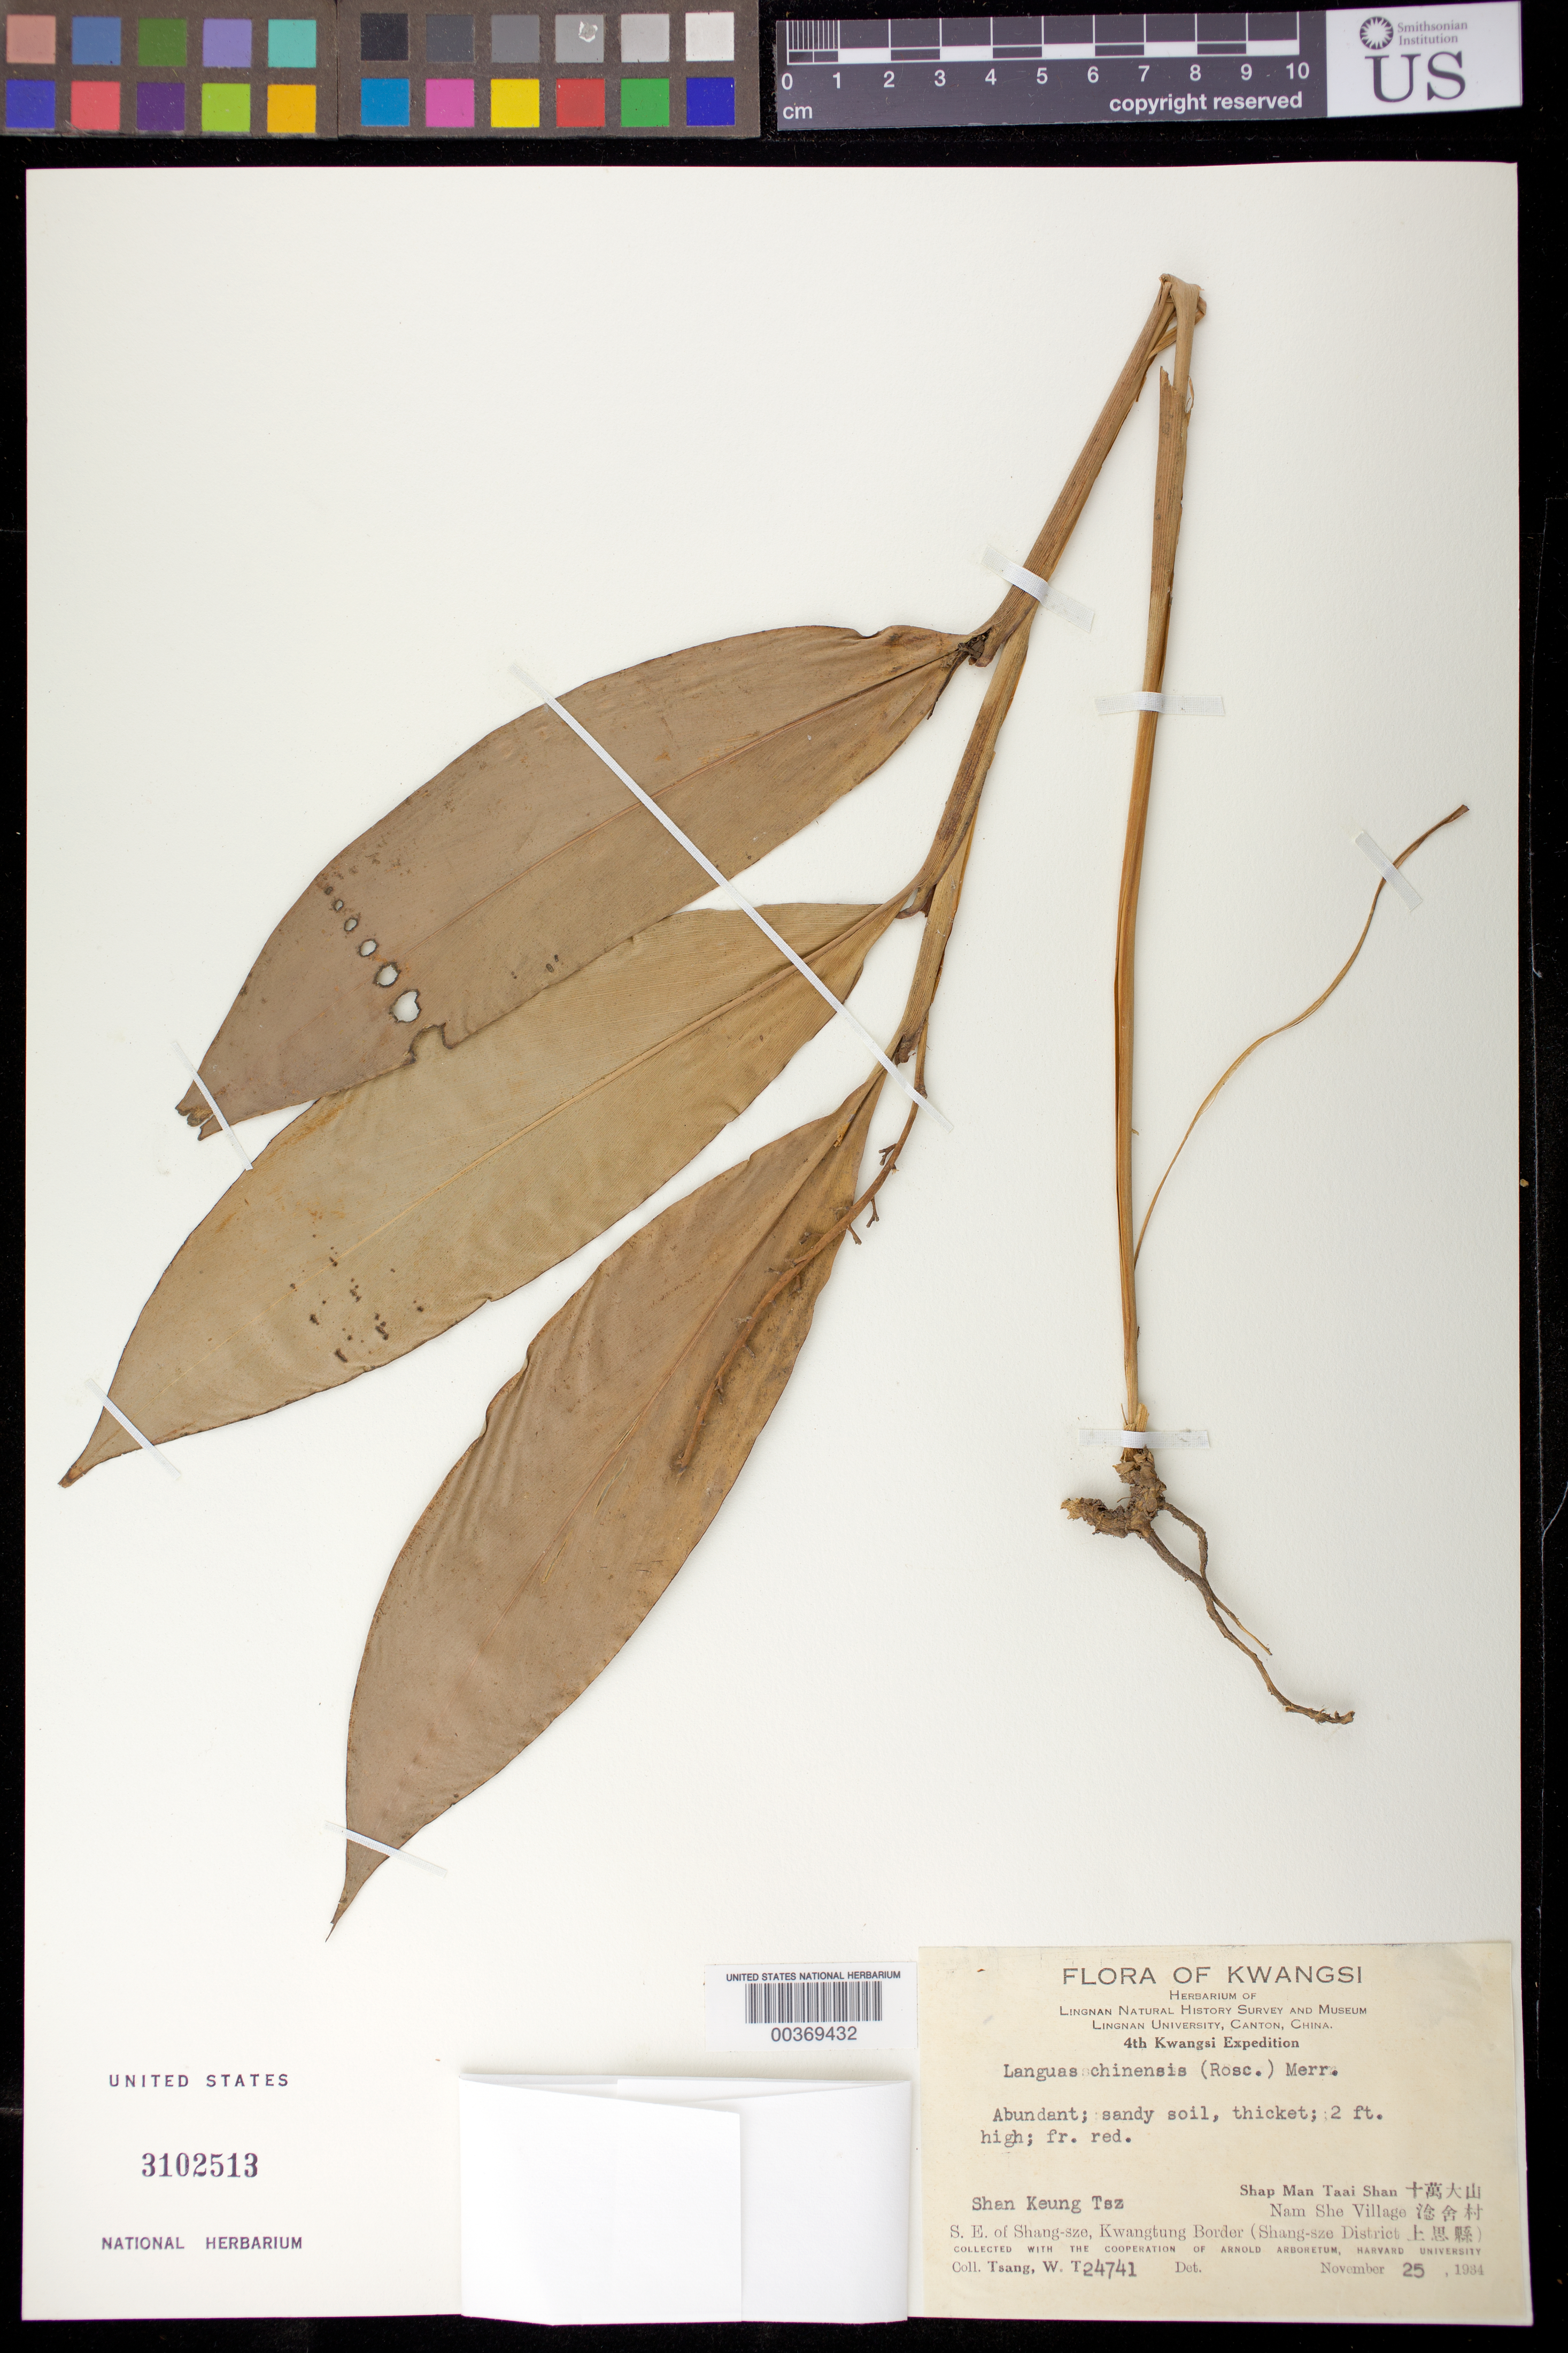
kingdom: Plantae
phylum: Tracheophyta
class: Liliopsida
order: Zingiberales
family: Zingiberaceae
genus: Alpinia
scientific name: Alpinia chinensis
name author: (Retz.) Roscoe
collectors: W. T. Tsang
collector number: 24741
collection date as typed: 25 Nov 1934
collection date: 1934-11-25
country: China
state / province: Guangxi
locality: Flora of kwangsi, shap man taai shan, nam she village, s.e. of shang-sze, kwangtung border (shang-sze dist)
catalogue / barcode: US 3102513